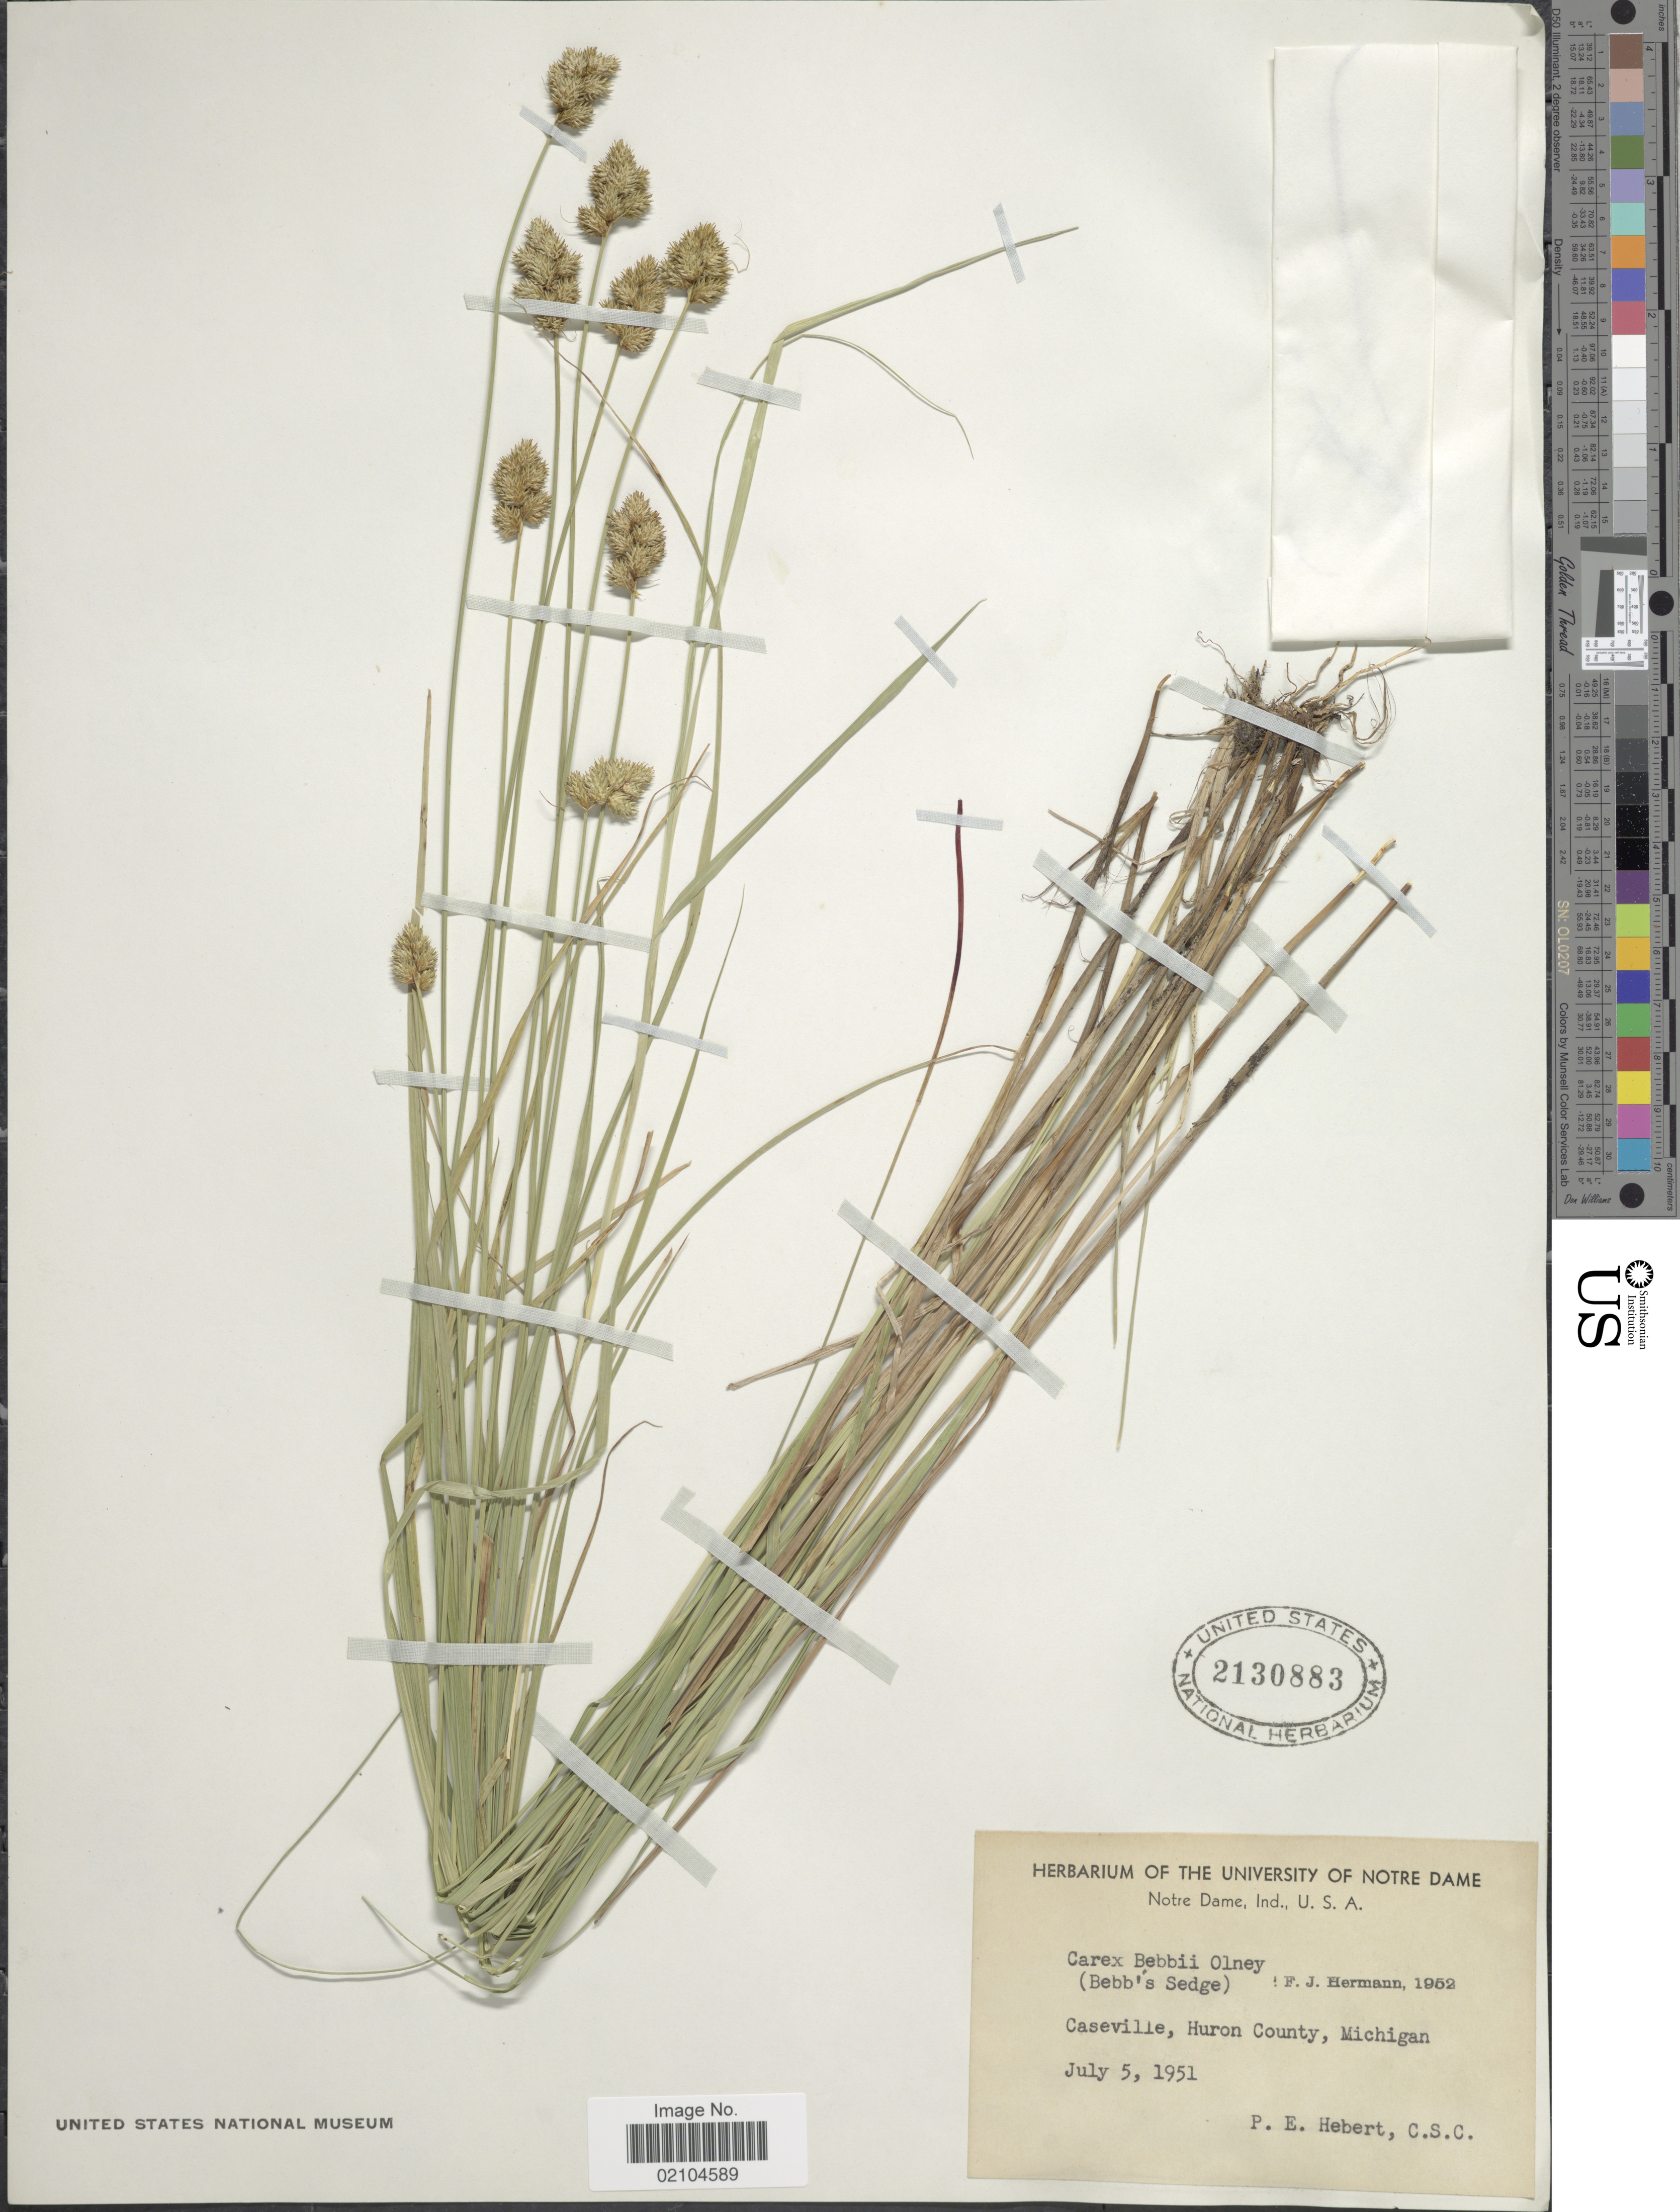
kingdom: Plantae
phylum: Tracheophyta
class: Liliopsida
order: Poales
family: Cyperaceae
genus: Carex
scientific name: Carex bebbii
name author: (L.H. Bailey) Olney ex Fernald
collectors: P. Hebert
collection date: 1951-07-05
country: United States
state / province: Michigan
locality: Caseville, Huron County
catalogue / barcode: US 2130883